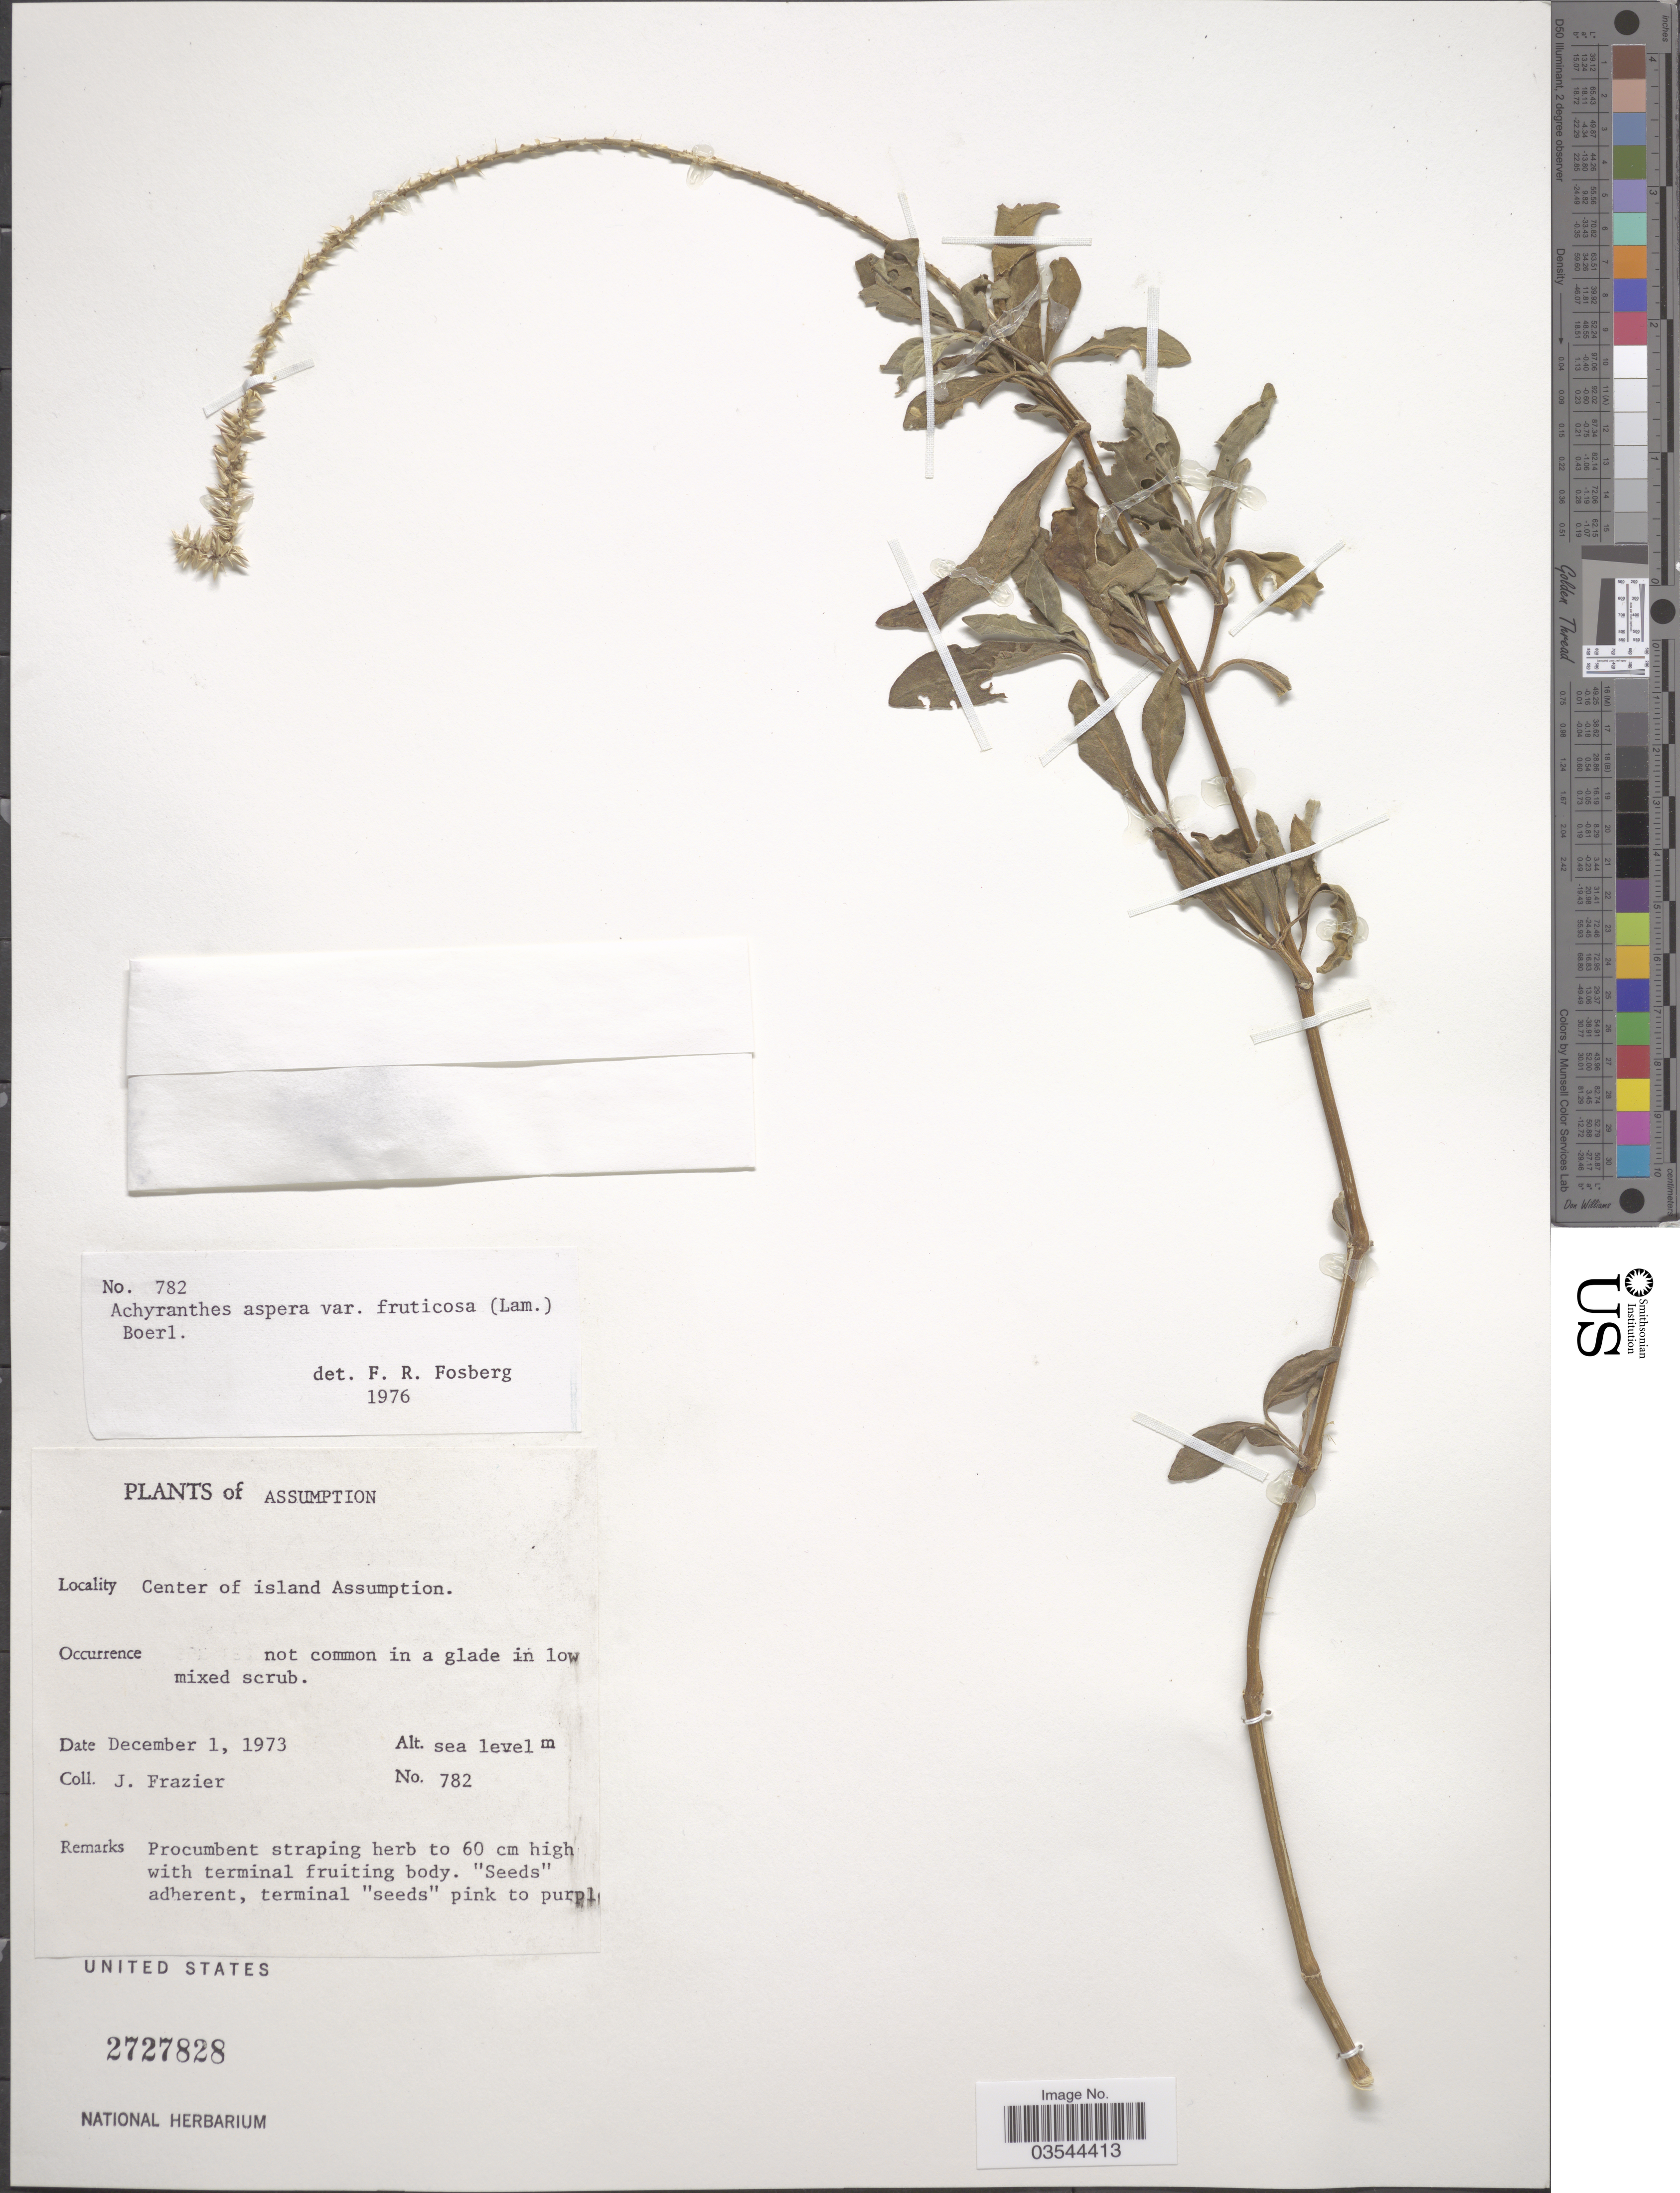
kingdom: Plantae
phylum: Tracheophyta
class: Magnoliopsida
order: Caryophyllales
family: Amaranthaceae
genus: Achyranthes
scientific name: Achyranthes aspera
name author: L.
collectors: J. Frazier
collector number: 782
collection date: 1973-12-01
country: Seychelles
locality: Assumption. Center of island Assumption.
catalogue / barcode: US 2727828